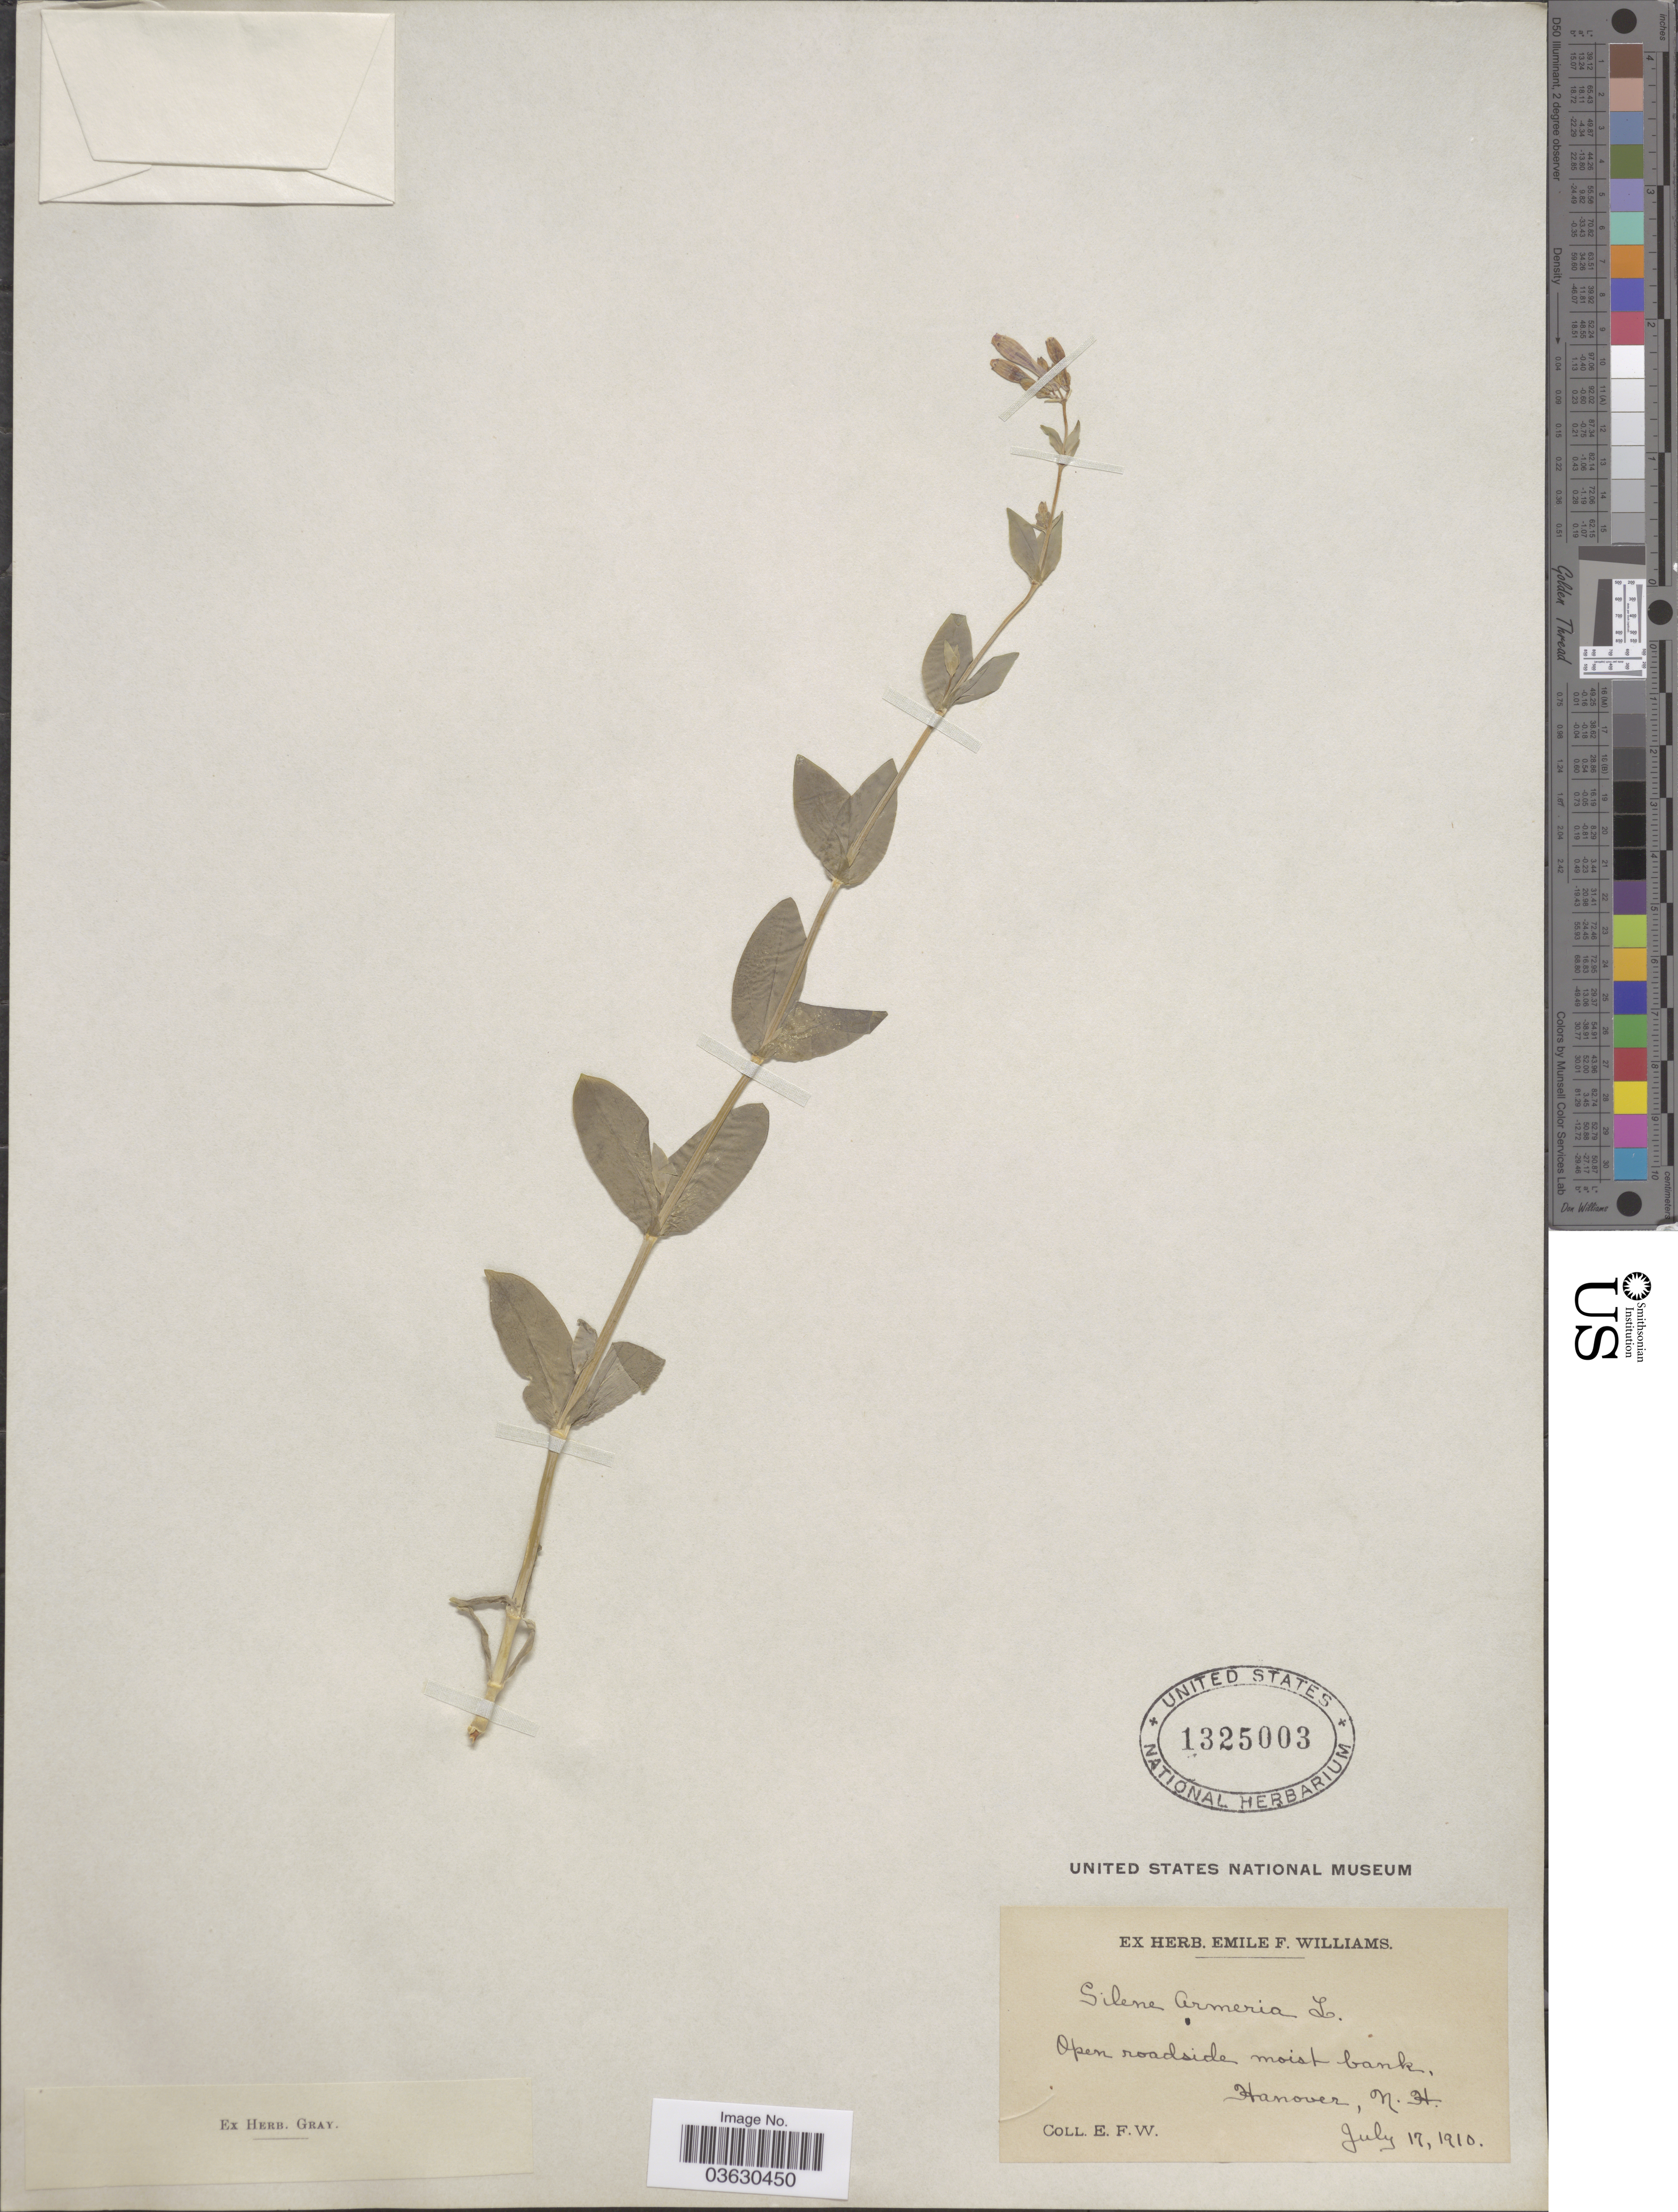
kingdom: Plantae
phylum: Tracheophyta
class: Magnoliopsida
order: Caryophyllales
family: Caryophyllaceae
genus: Atocion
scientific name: Atocion armeria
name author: (L.) Raf.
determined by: U.S. National Herbarium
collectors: E. F. Williams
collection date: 1910-07-17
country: United States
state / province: New Hampshire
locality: Hanover, N.H.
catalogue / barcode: US 1325003